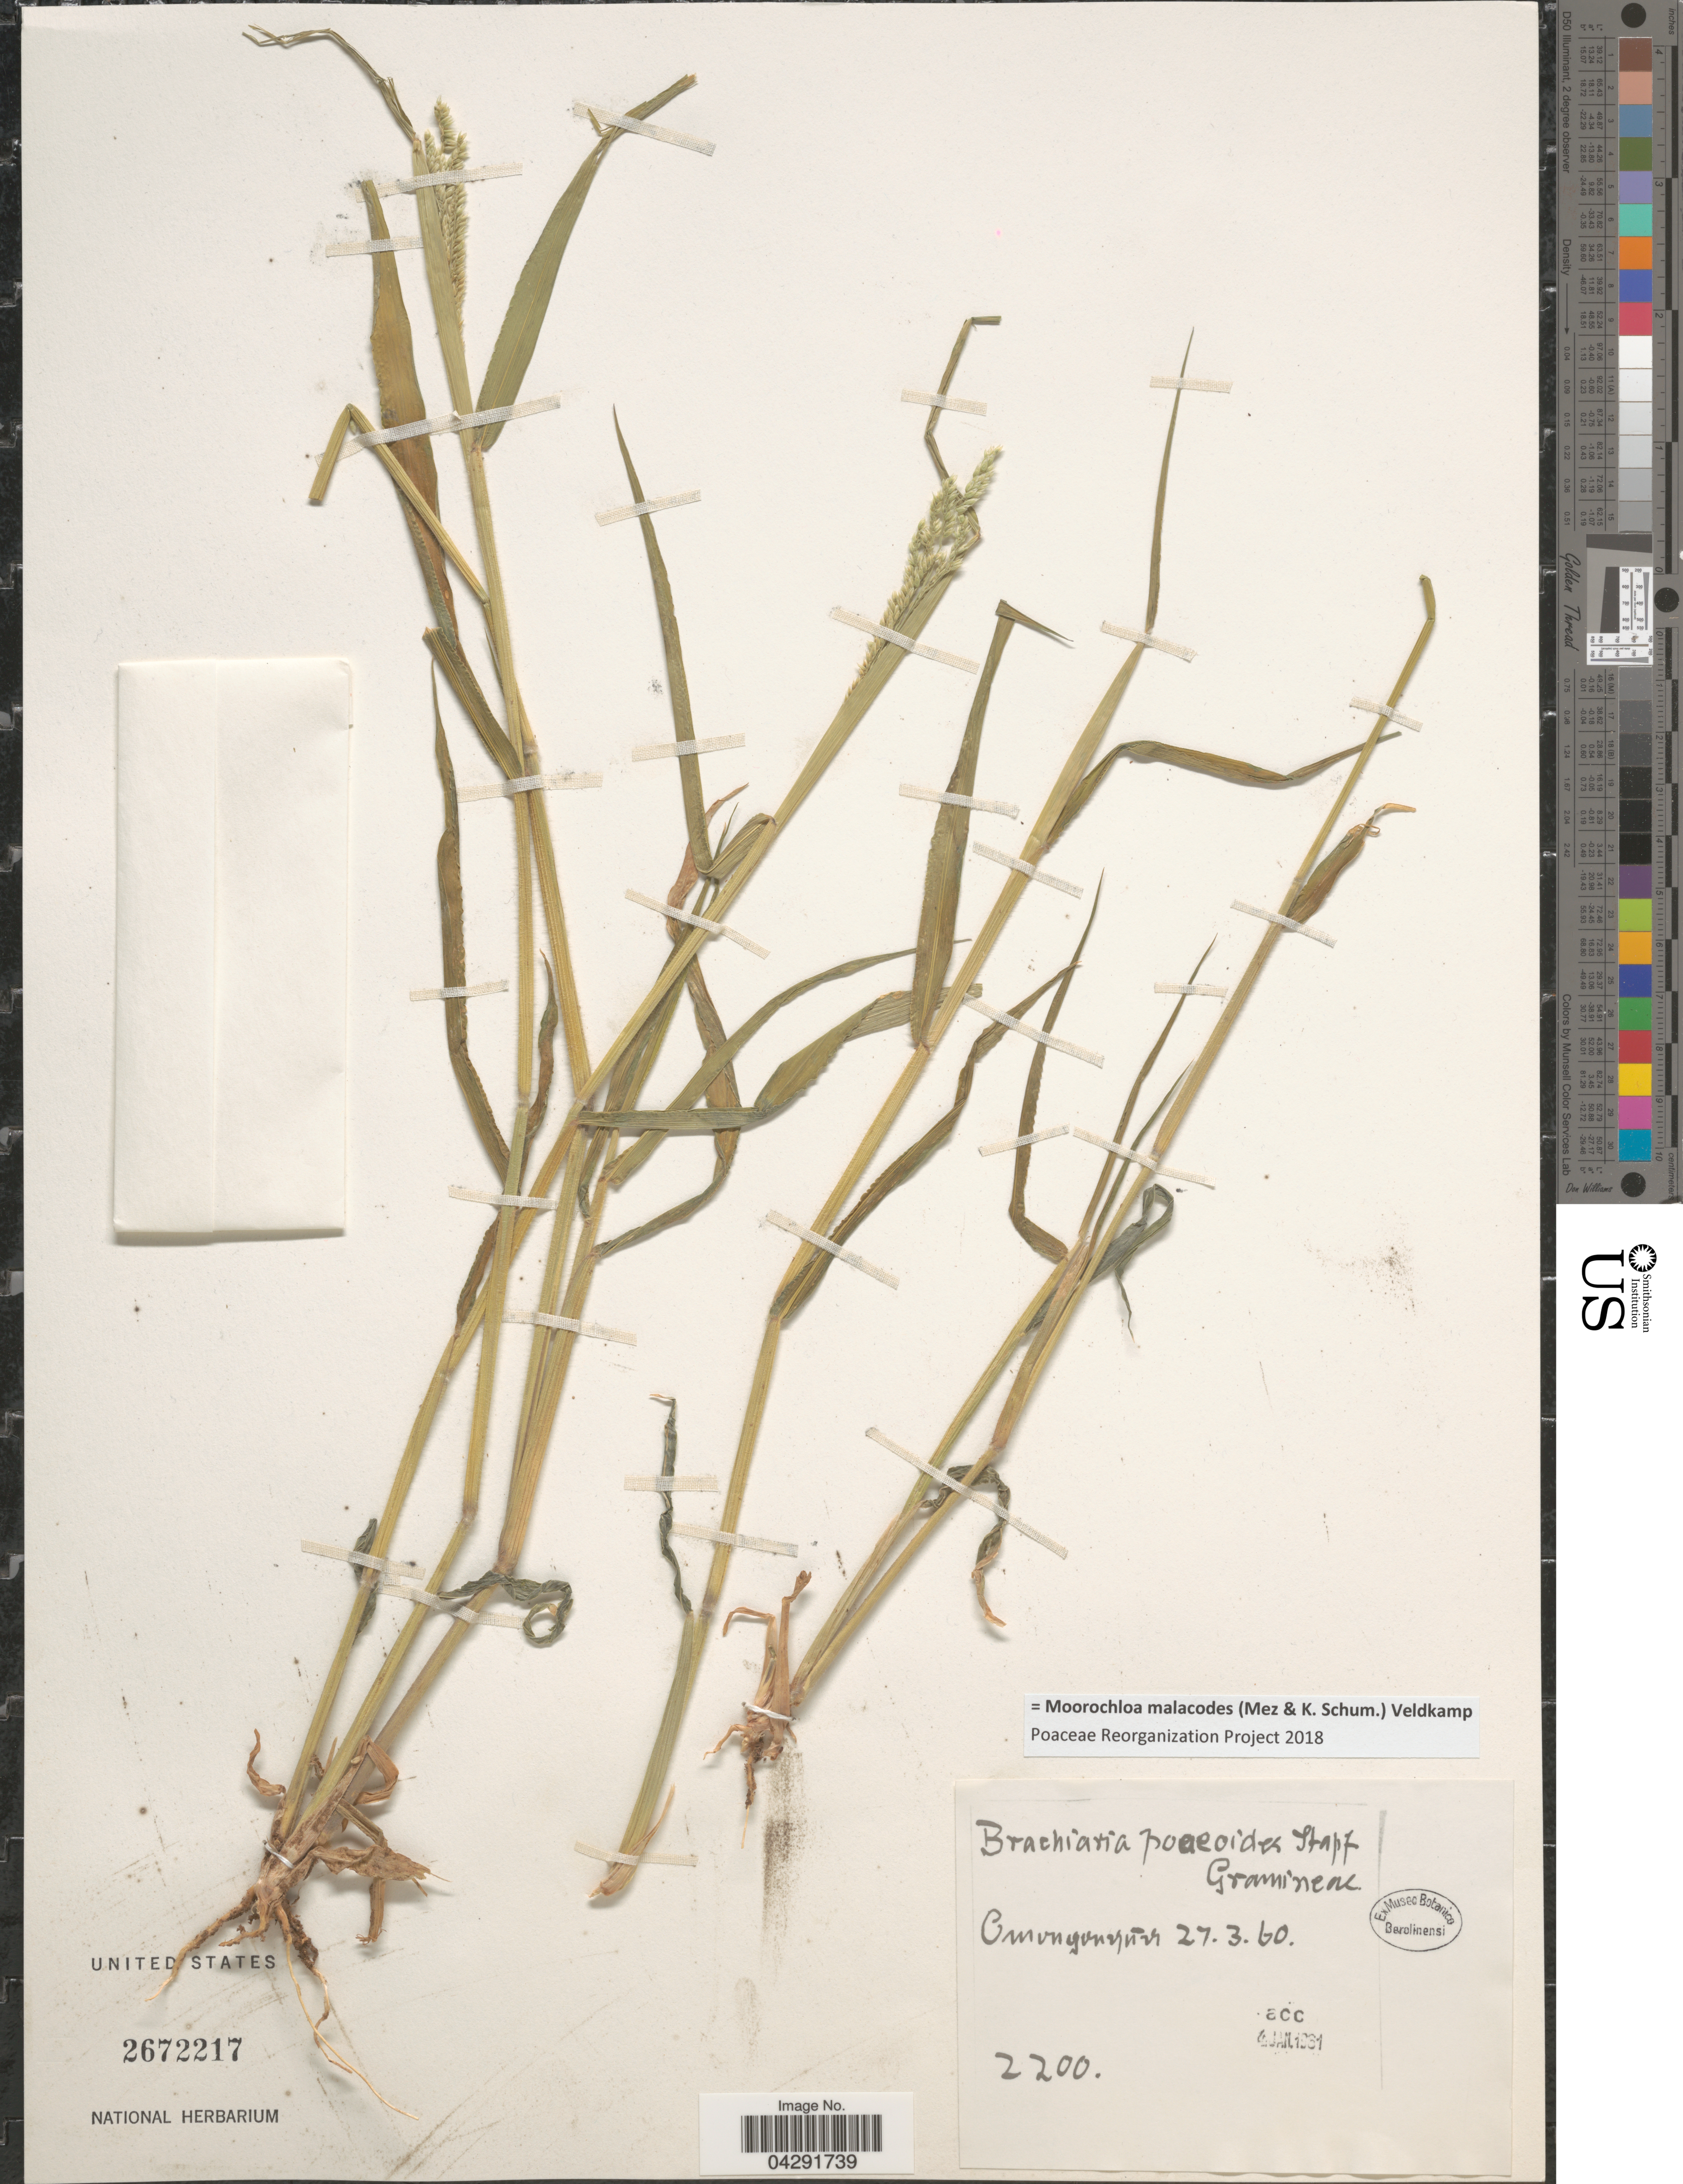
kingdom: Plantae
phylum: Tracheophyta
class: Liliopsida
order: Poales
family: Poaceae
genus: Moorochloa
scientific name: Moorochloa malacodes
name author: (Mez & K. Schum.) Veldkamp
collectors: ex Museo Botanico Berolinensi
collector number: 2200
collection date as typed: Transcribed d/m/y: 27/3/60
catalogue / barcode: US 2672217